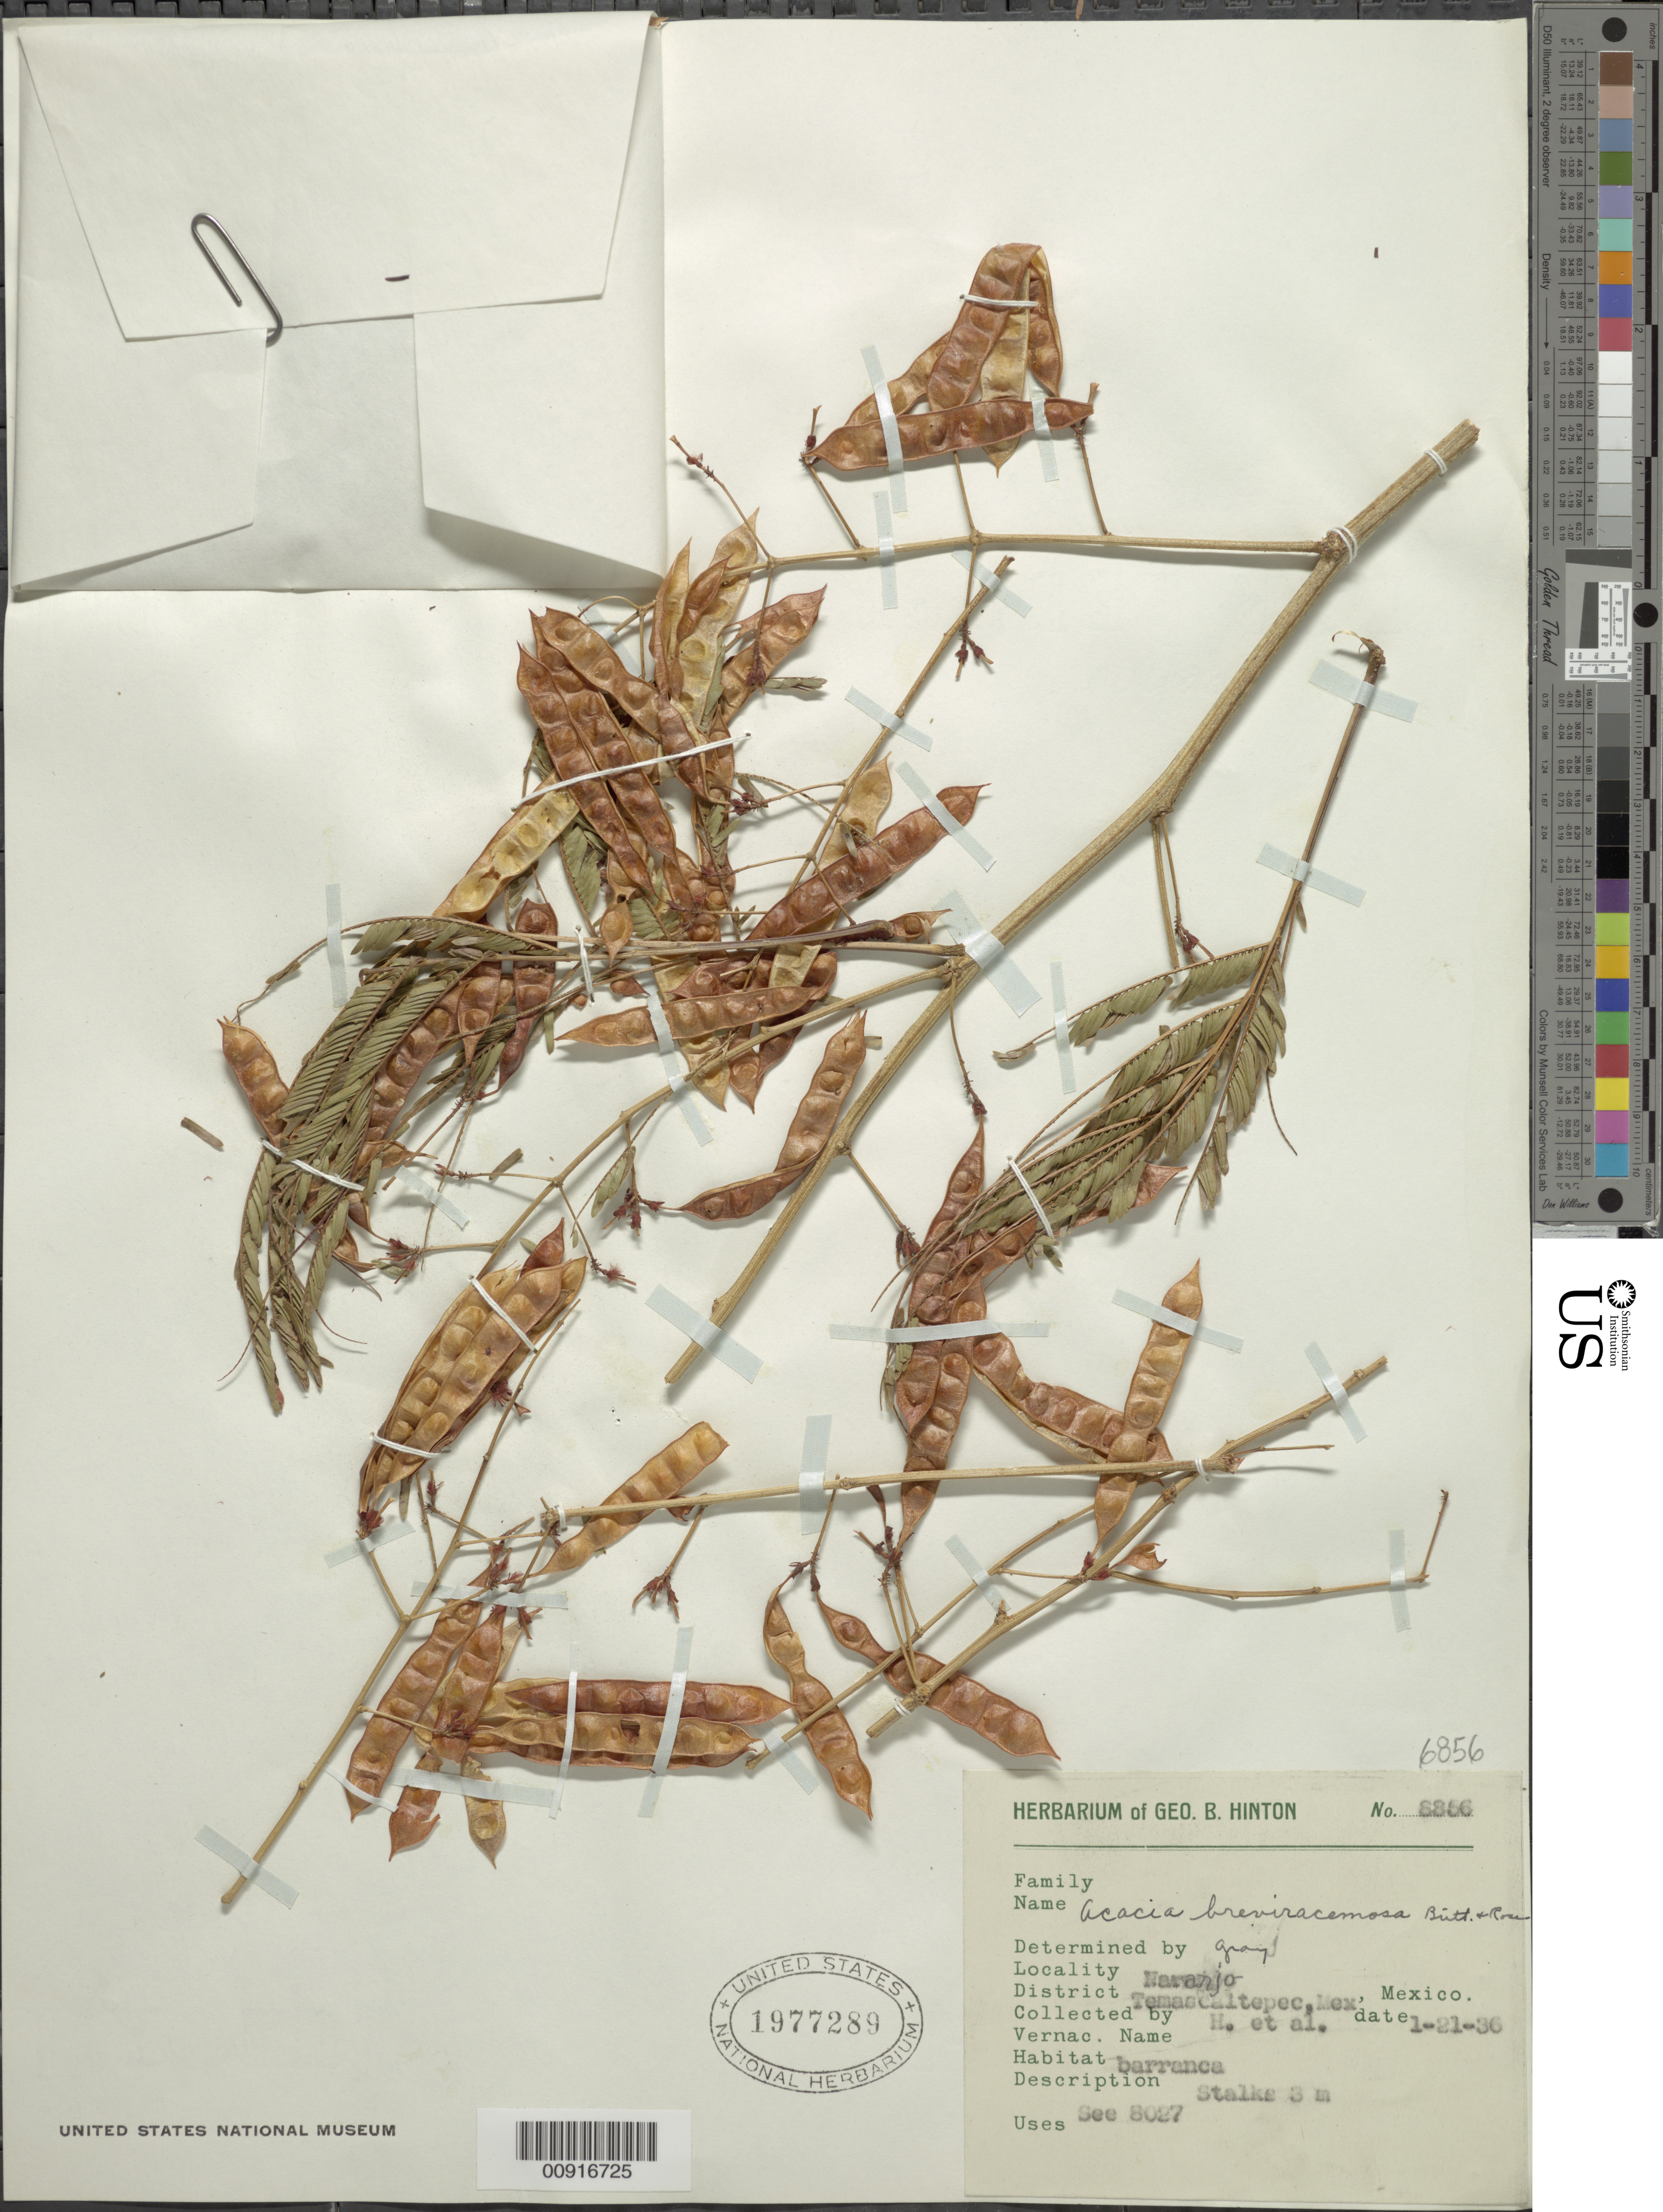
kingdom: Plantae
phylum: Tracheophyta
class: Magnoliopsida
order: Fabales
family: Fabaceae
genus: Acaciella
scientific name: Acaciella painteri var. houghii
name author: (Britton & Rose) L. Rico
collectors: G. B. Hinton & et al.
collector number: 6856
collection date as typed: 21 Jan 1936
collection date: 1936-01-21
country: Mexico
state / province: México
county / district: Temascaltepec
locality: Naranjo, District Temascaltepec, State of Mexico.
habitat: Barranca.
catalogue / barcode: US 1977289